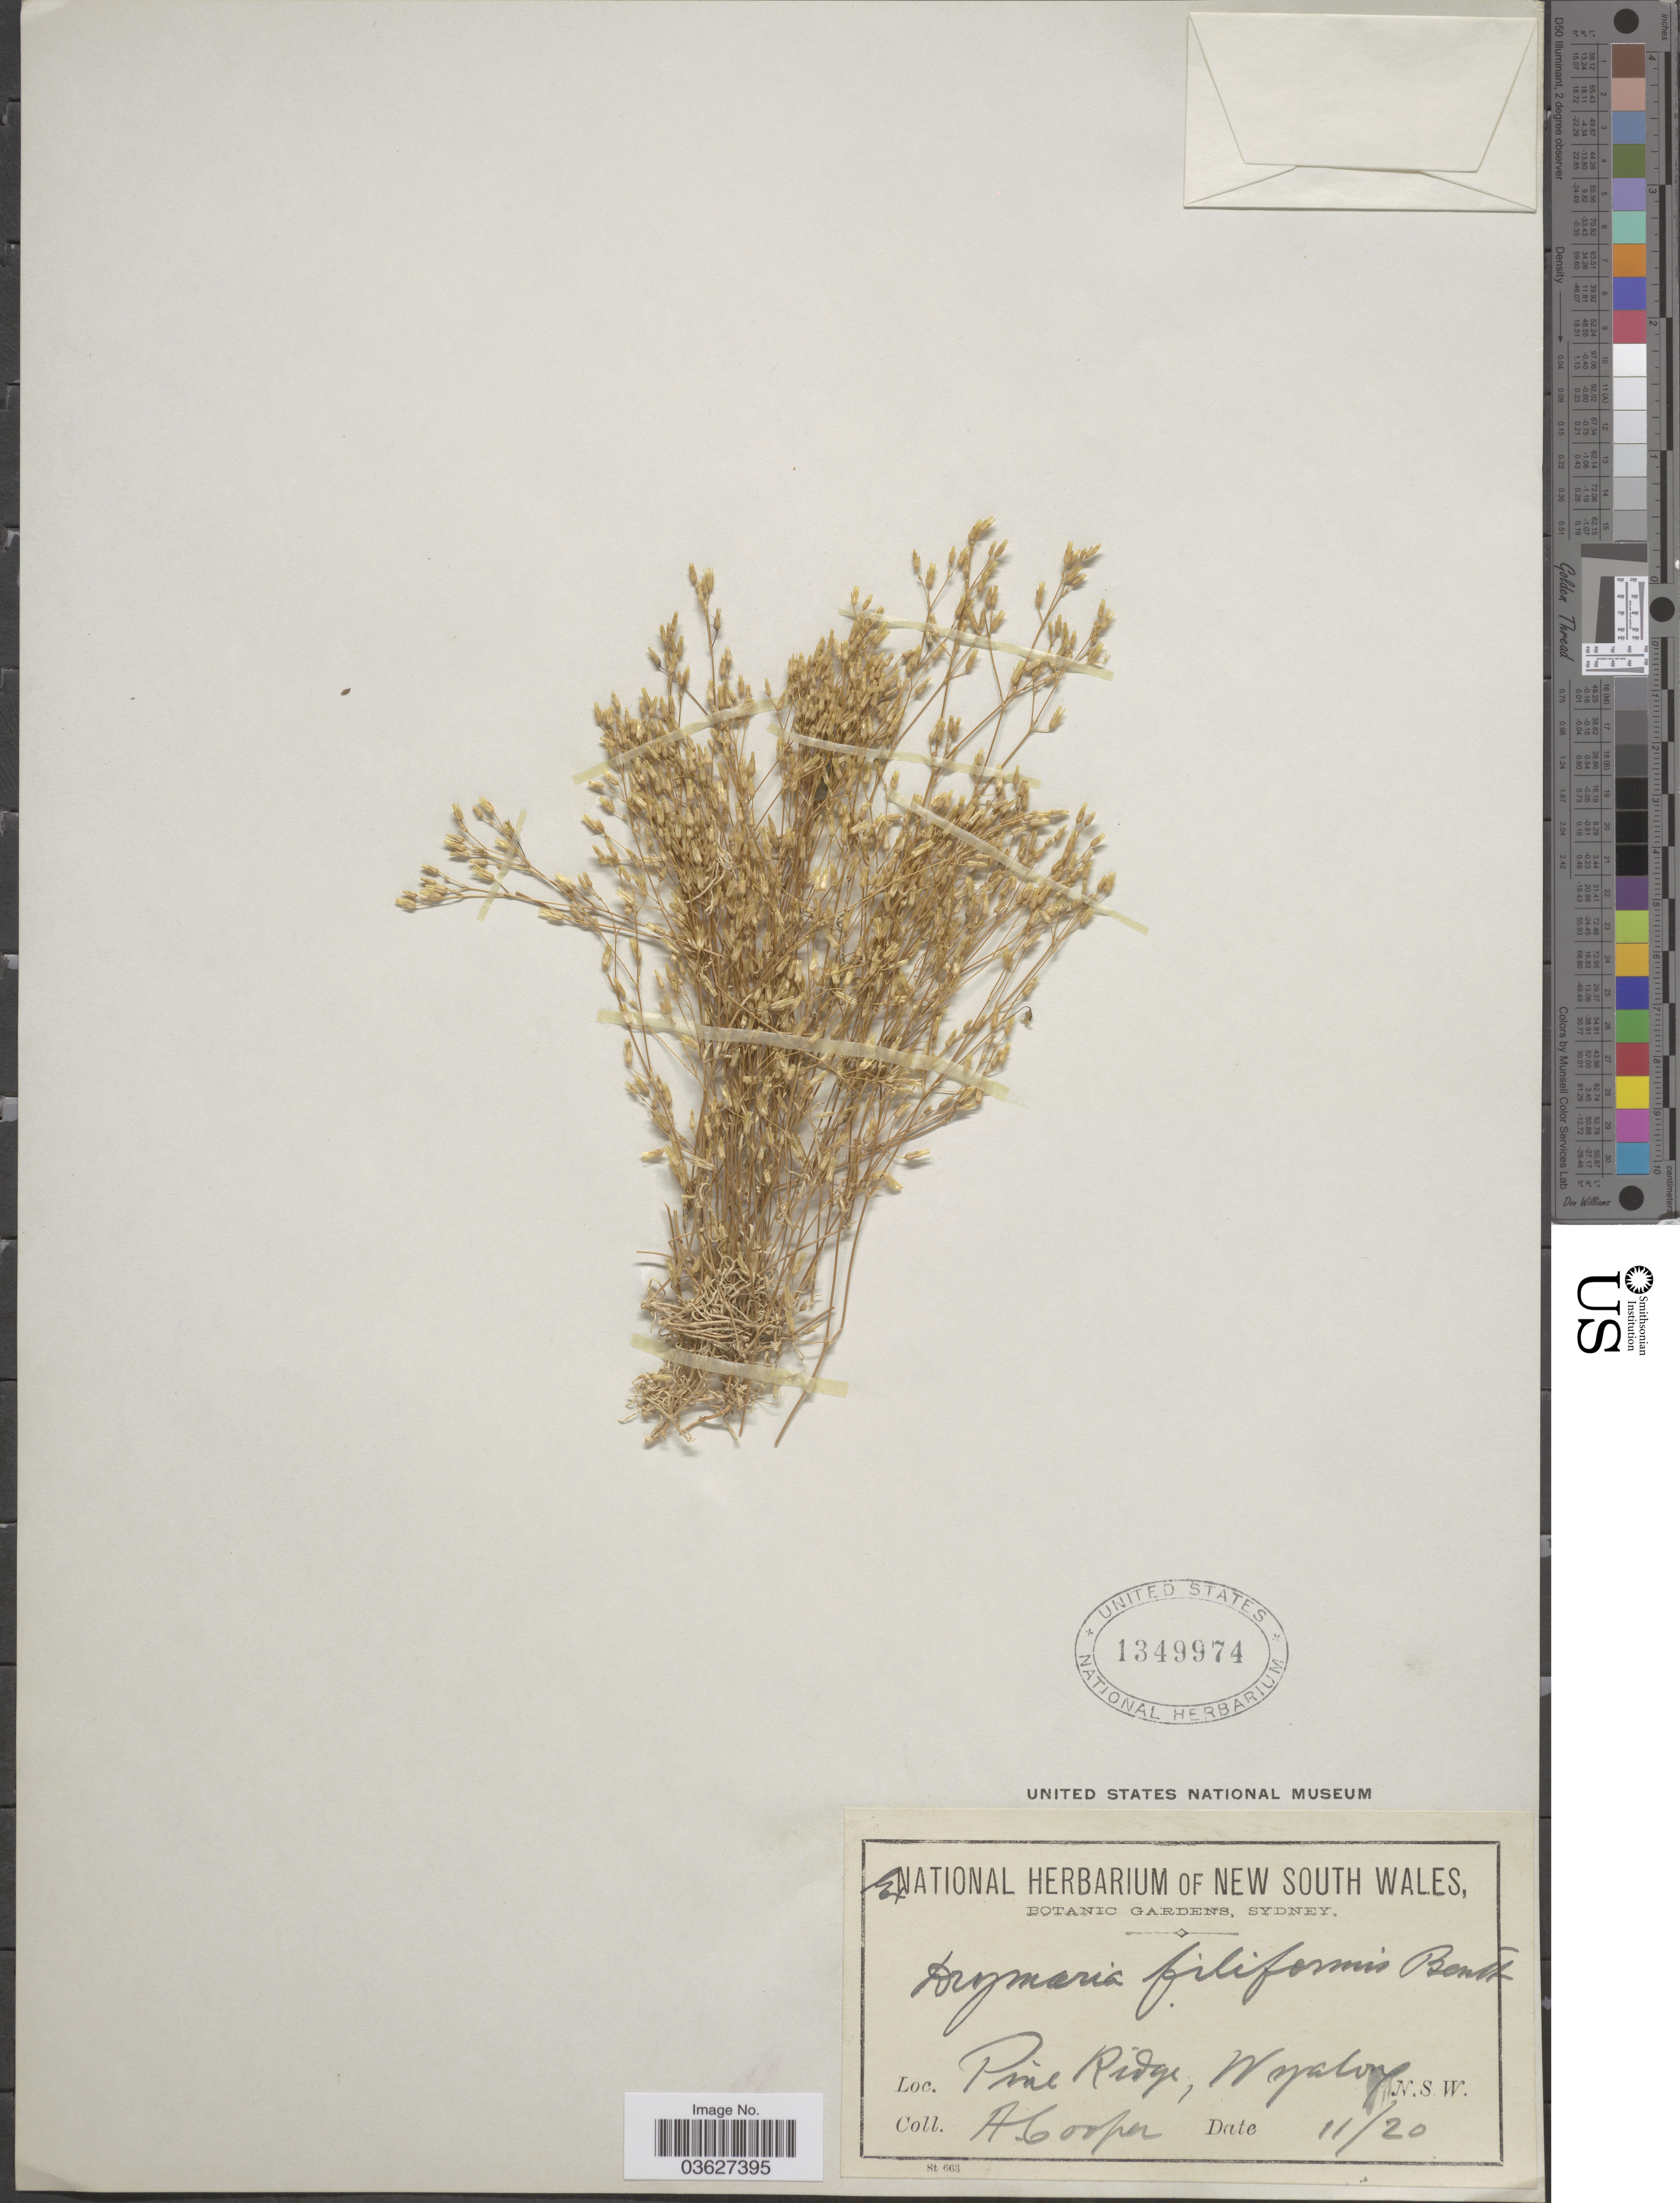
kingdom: Plantae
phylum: Tracheophyta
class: Magnoliopsida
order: Caryophyllales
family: Caryophyllaceae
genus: Drymaria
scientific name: Drymaria sp.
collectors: A. Cooper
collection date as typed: Transcribed d/m/y: /11/20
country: Australia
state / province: New South Wales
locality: Pine Ridge, Wyalong.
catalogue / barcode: US 1349974